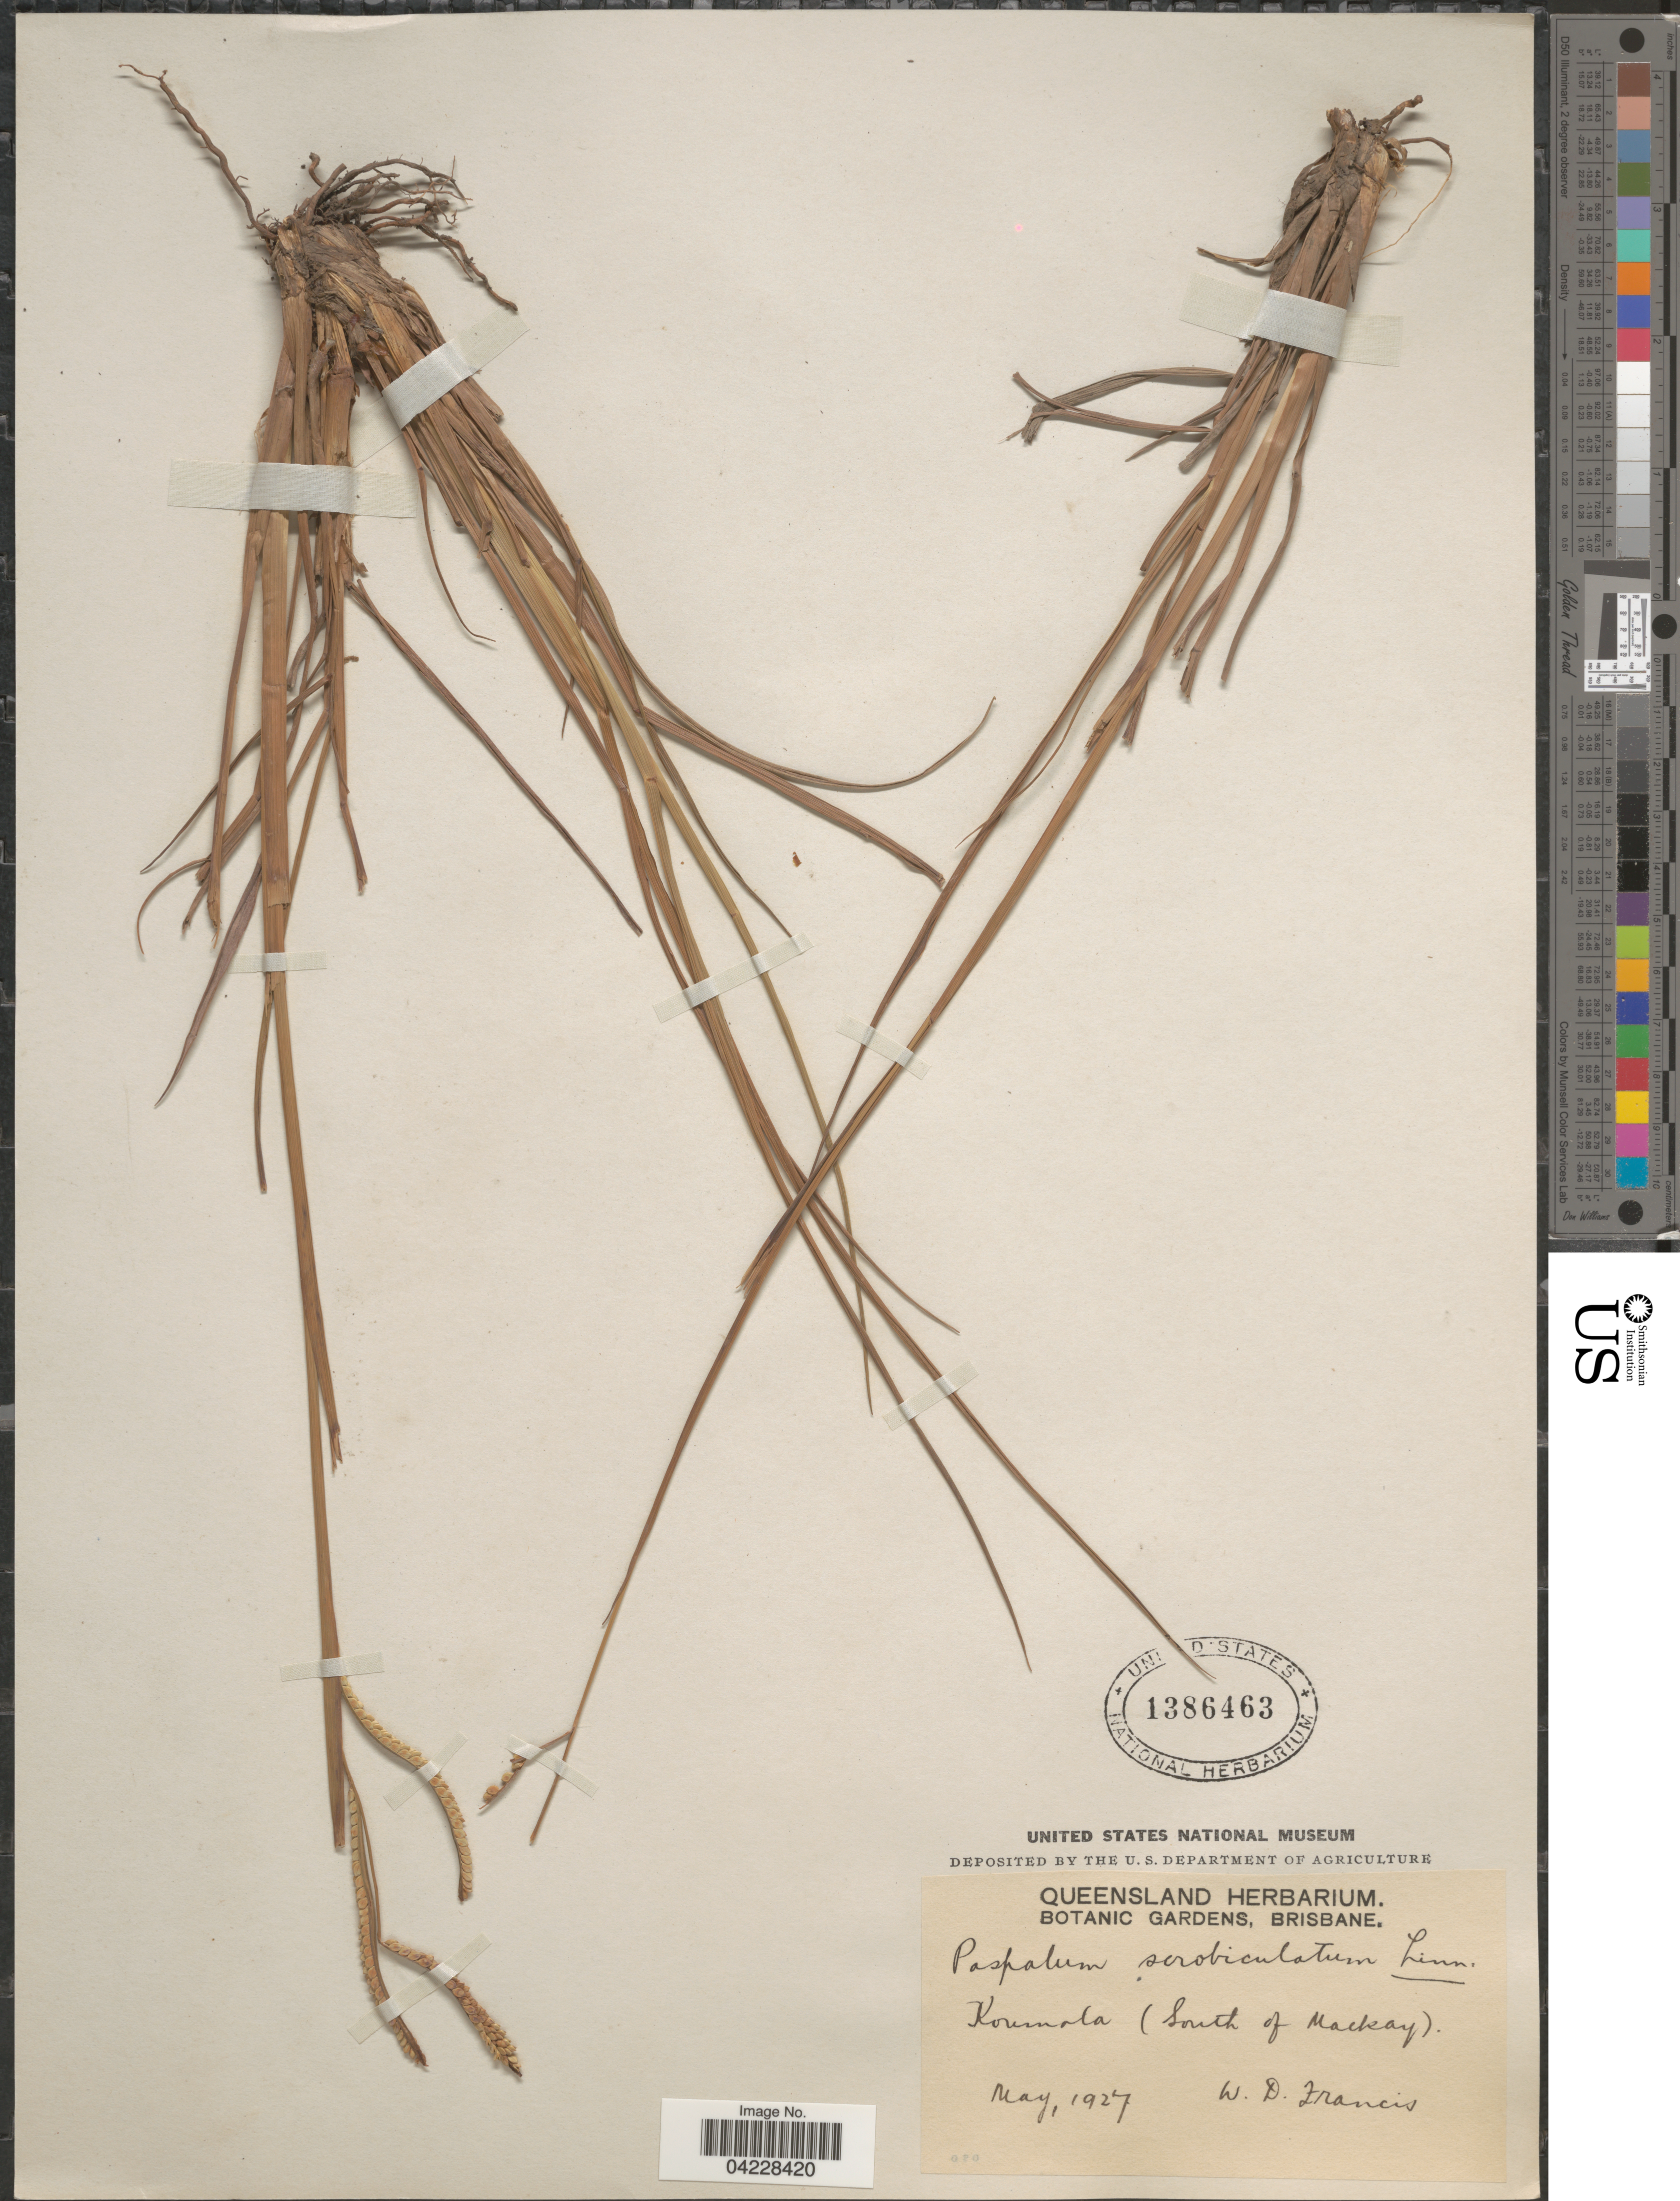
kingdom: Plantae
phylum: Tracheophyta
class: Liliopsida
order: Poales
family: Poaceae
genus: Paspalum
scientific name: Paspalum scrobiculatum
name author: L.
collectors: W. Francis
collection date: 1927-05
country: Australia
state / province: Queensland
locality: Koumala (South of Mackay).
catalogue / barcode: US 1386463